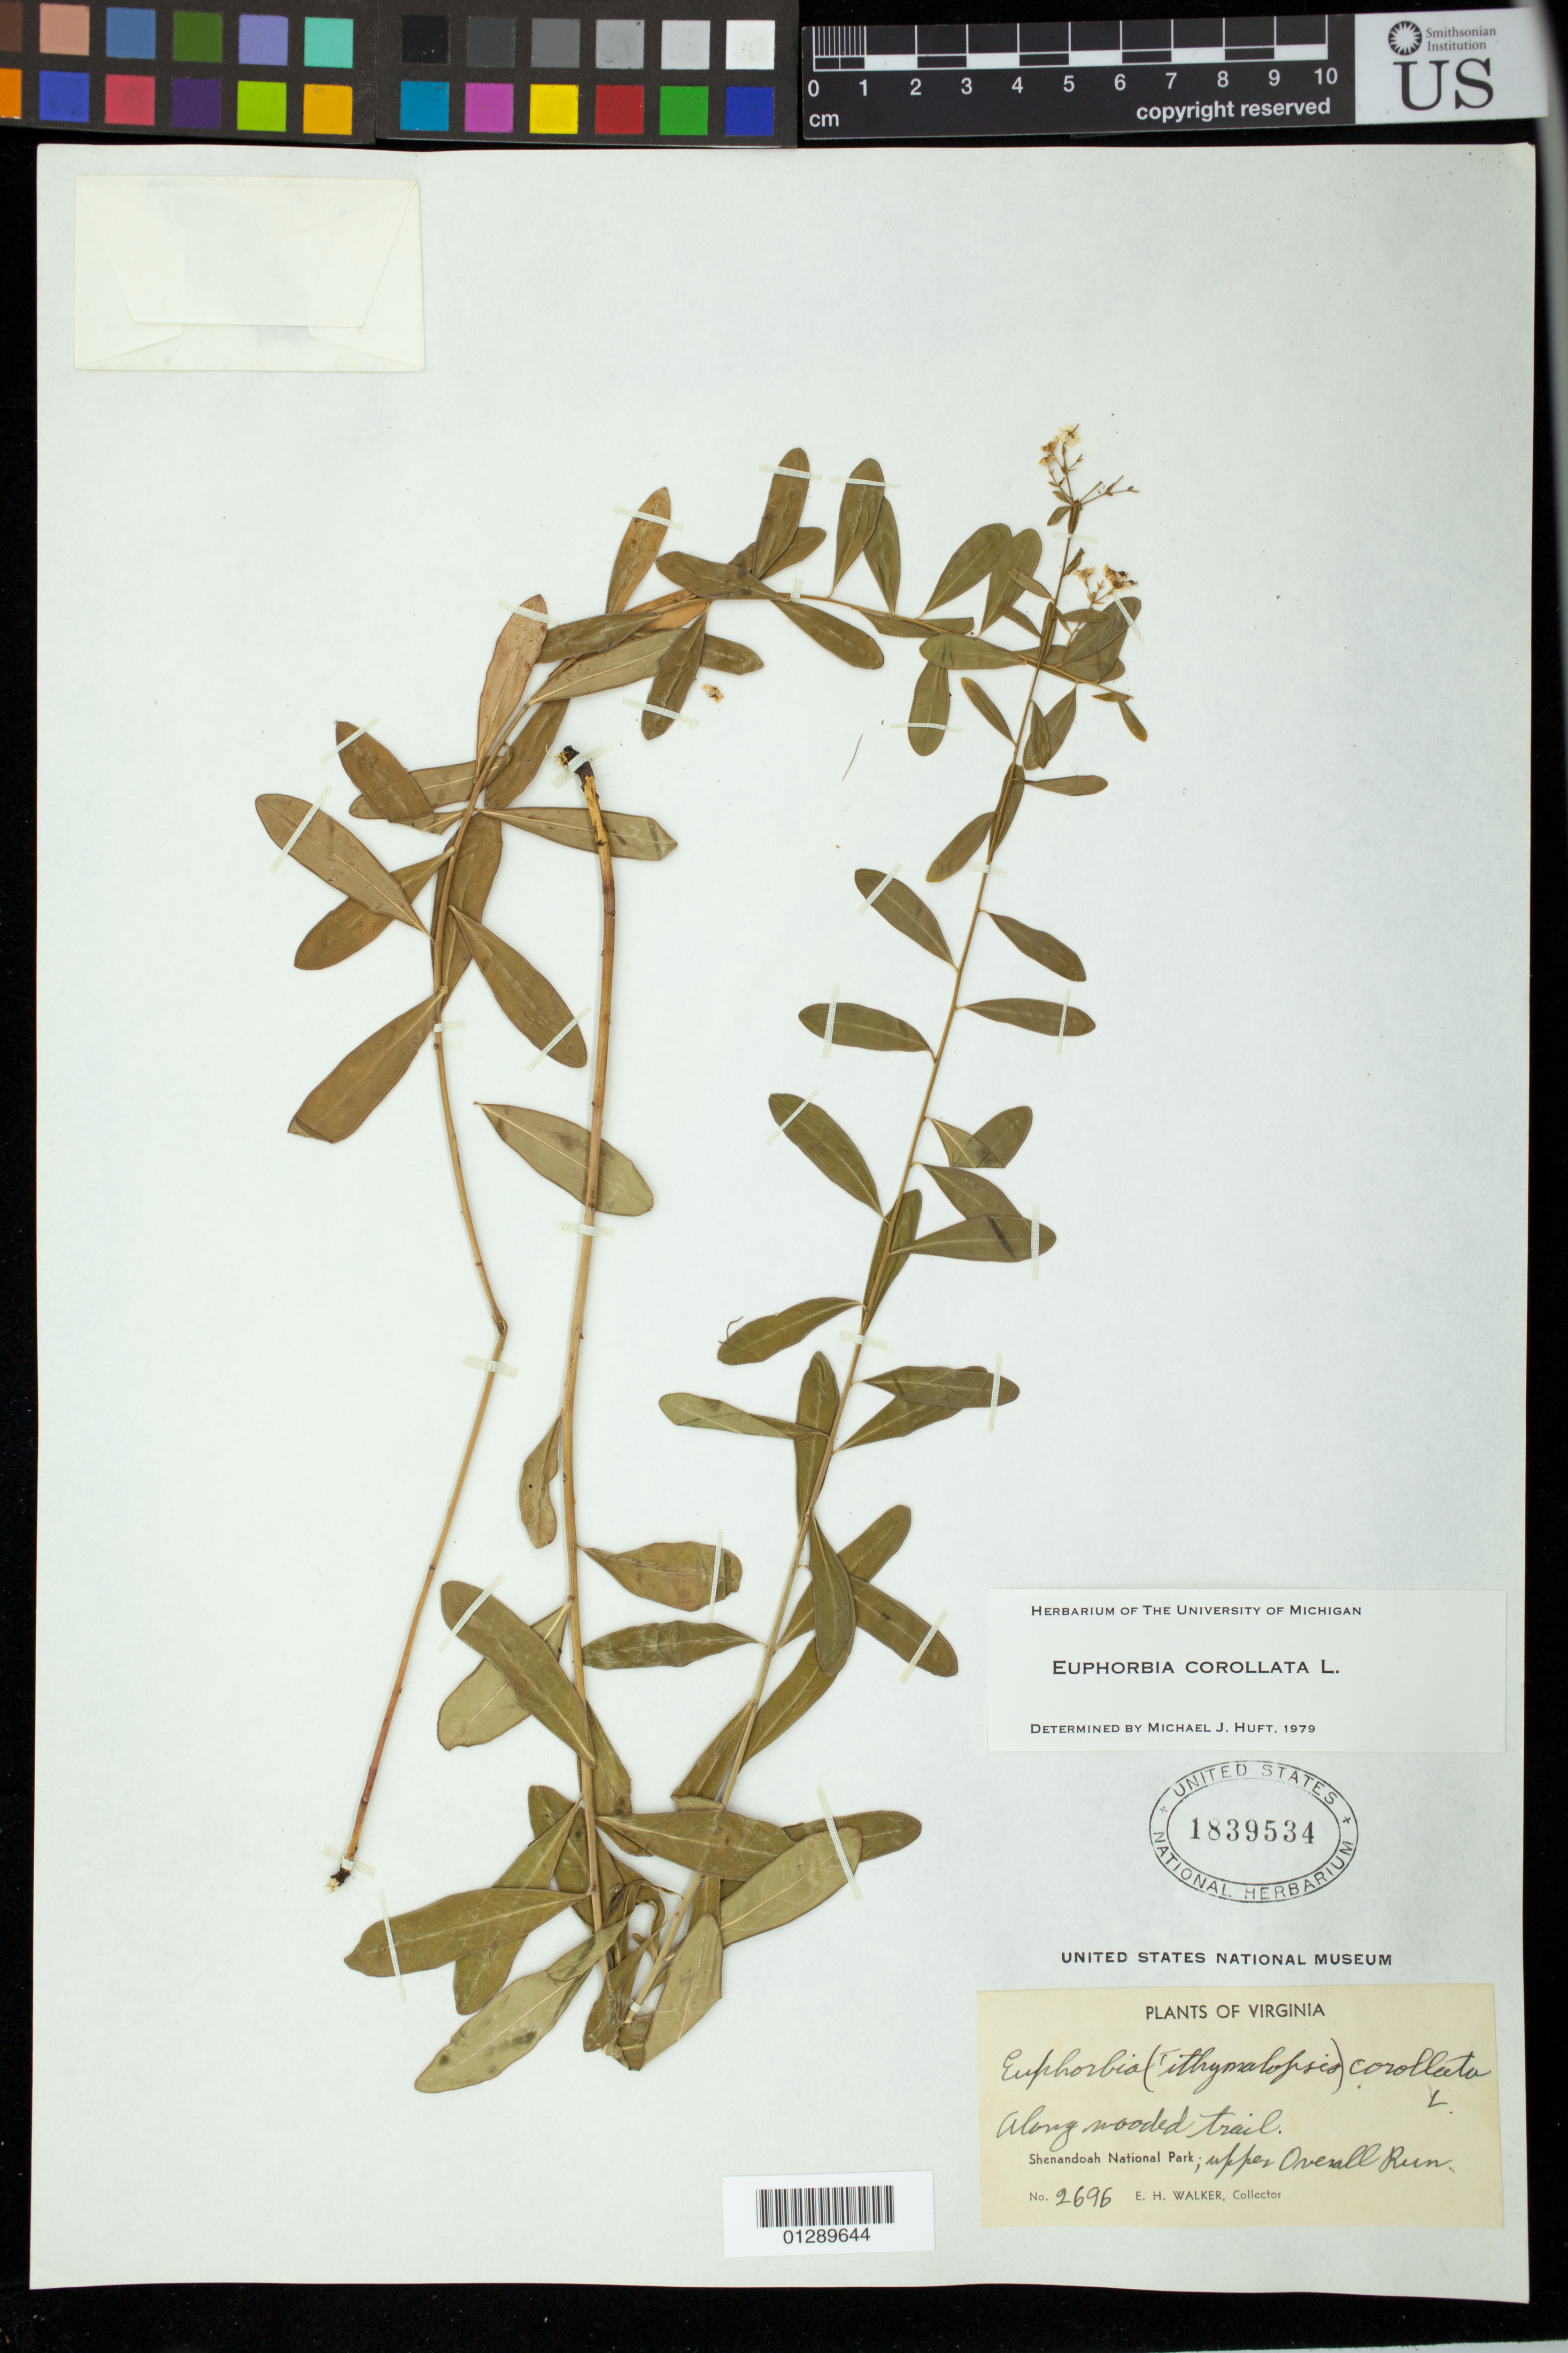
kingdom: Plantae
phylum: Tracheophyta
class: Magnoliopsida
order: Malpighiales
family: Euphorbiaceae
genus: Euphorbia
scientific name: Euphorbia corollata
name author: L.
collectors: E. H. Walker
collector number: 2696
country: United States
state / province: Virginia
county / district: Warren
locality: Shenandoah National Park, upper Overall Run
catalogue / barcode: US 1839534